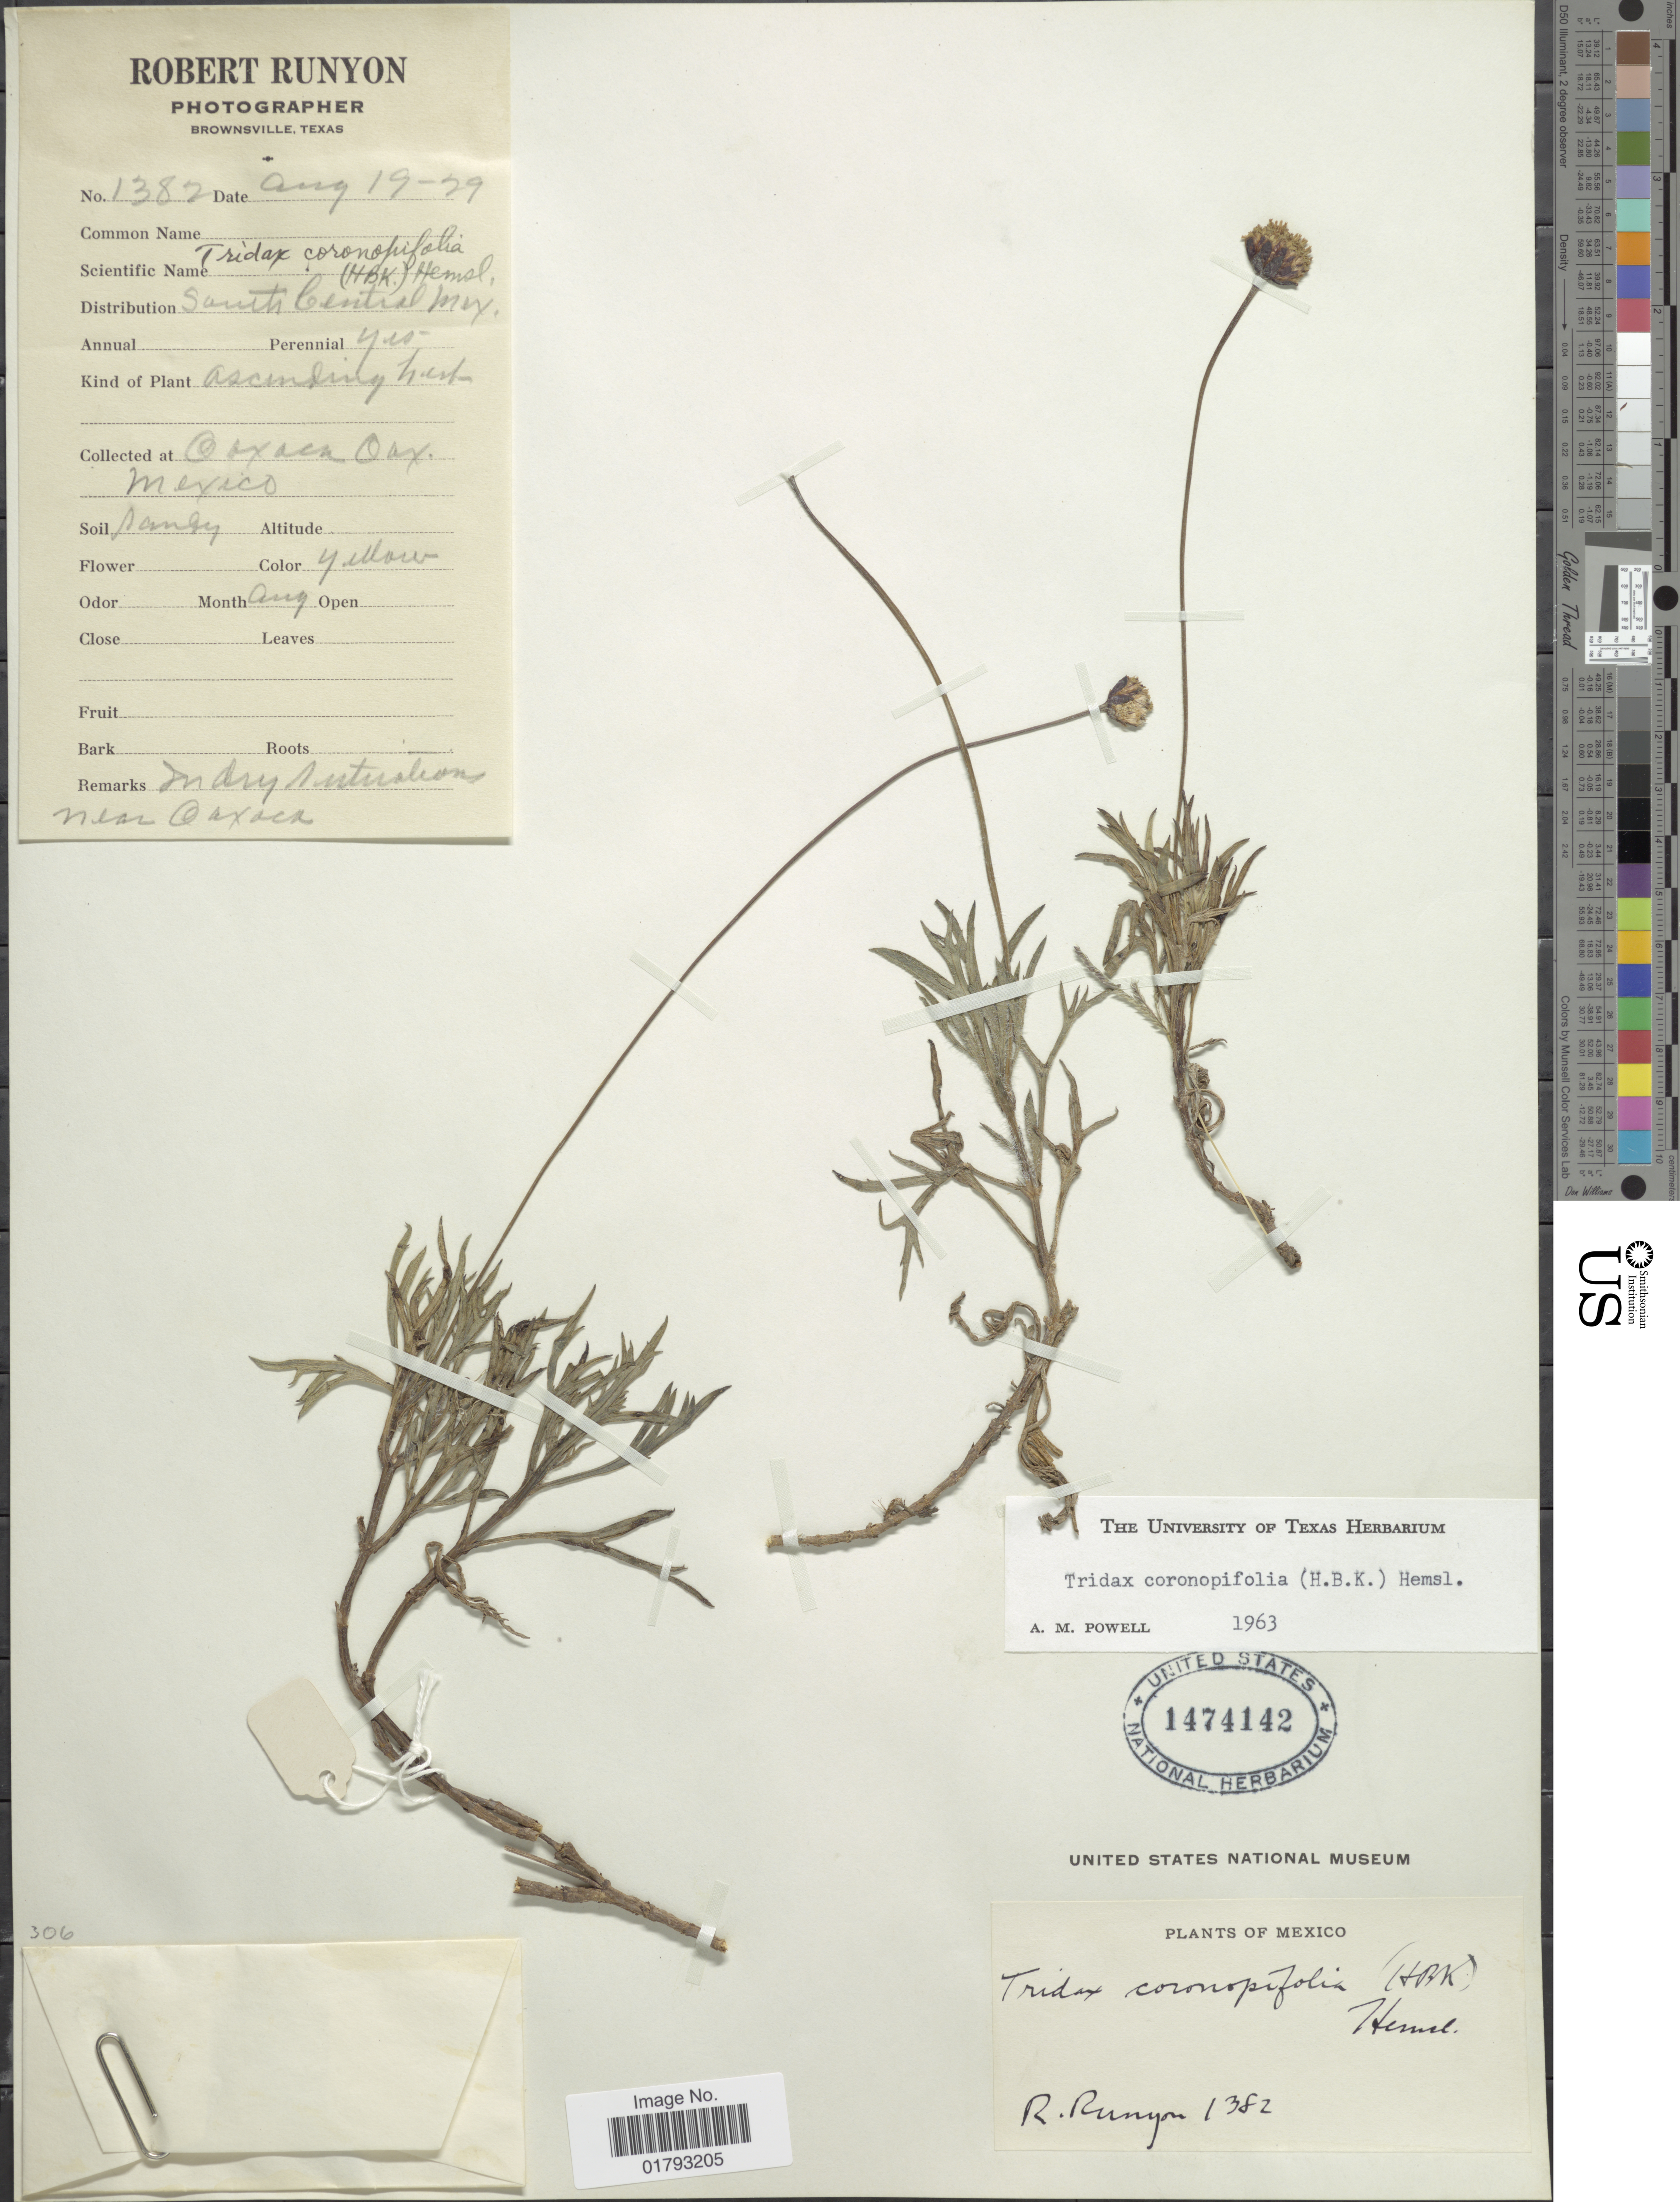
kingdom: Plantae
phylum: Tracheophyta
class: Magnoliopsida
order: Asterales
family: Asteraceae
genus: Tridax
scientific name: Tridax coronopifolia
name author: (Kunth) Hemsl.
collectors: R. Runyon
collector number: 1382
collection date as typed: Transcribed d/m/y: 19/8/29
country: Mexico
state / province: Oaxaca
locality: Oaxaca Oax. Mexico.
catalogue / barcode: US 1474142